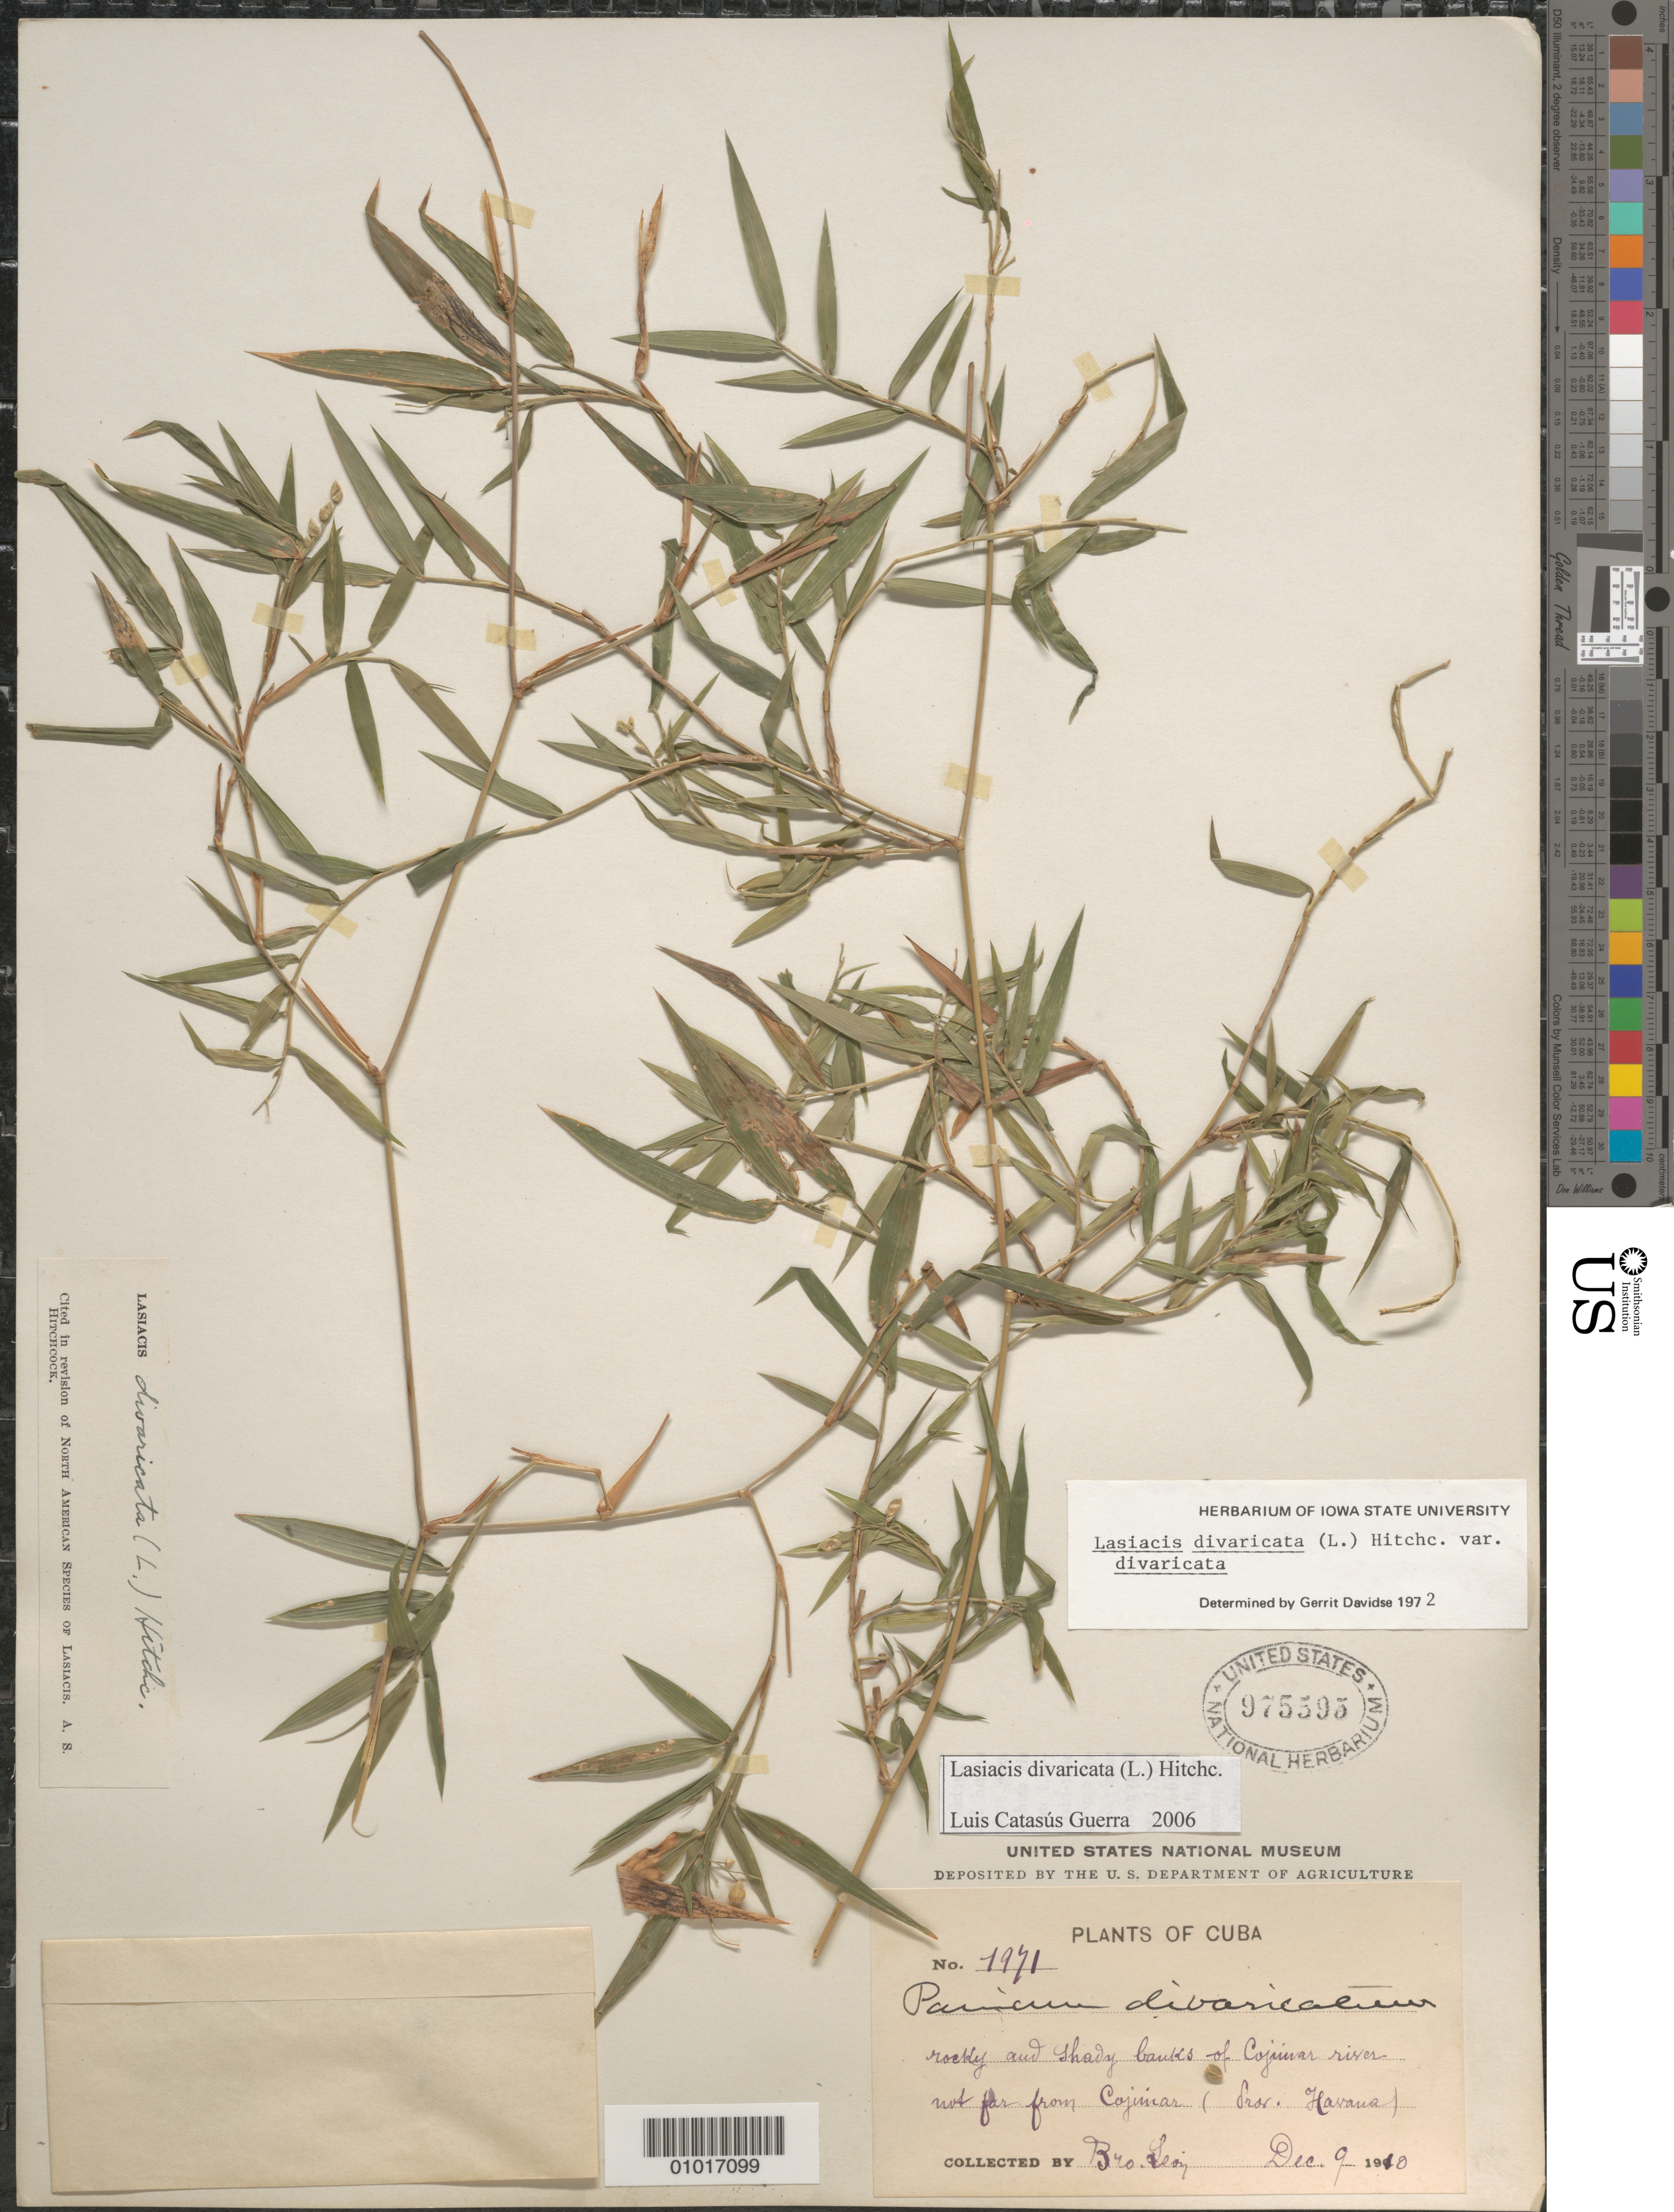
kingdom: Plantae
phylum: Tracheophyta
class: Liliopsida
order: Poales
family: Poaceae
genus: Lasiacis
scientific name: Lasiacis divaricata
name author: (L.) Hitchc.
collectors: Bro. León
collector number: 1971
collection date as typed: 09 Dec 1910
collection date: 1910-12-09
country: Cuba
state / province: La Habana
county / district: Municipio Habana del Este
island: Cuba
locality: Cojimar river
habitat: Rocky and shady river banks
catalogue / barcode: US 975595